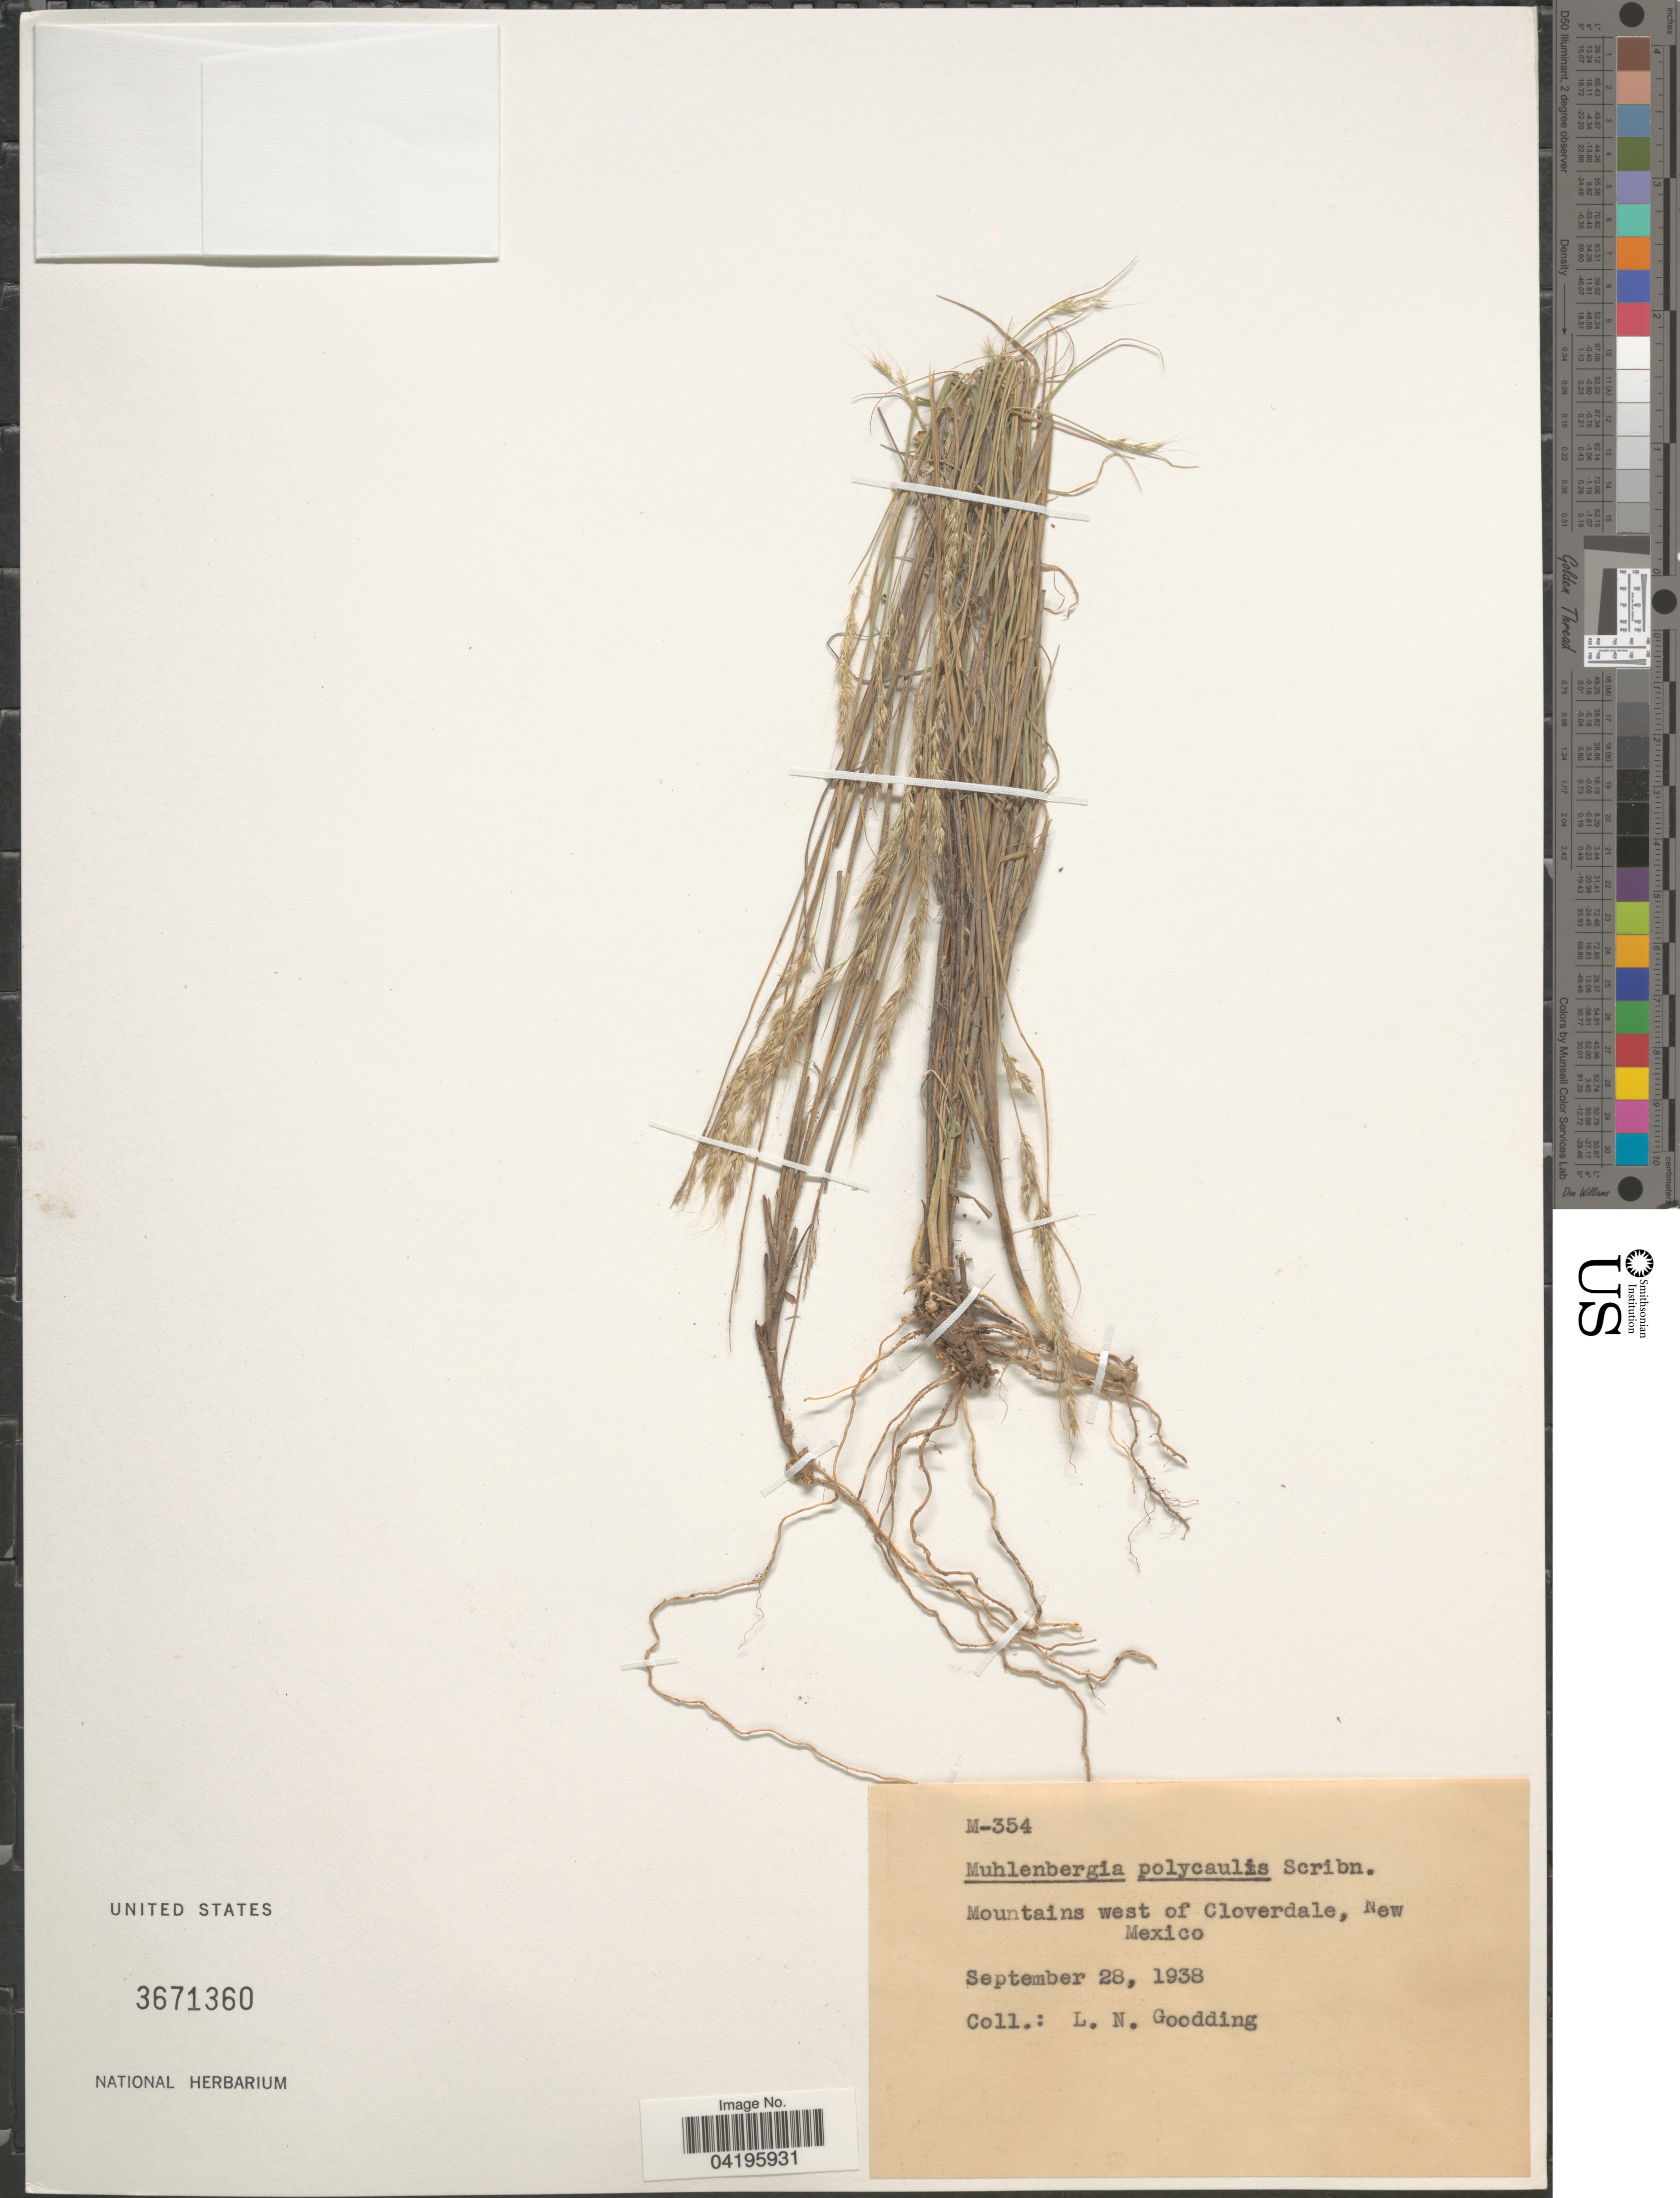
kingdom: Plantae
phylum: Tracheophyta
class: Liliopsida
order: Poales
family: Poaceae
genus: Muhlenbergia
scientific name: Muhlenbergia polycaulis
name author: Scribn.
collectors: L. N. Goodding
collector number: M-354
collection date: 1938-09-28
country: United States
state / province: New Mexico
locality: Mountains west of Cloverdale.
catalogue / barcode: US 3671360